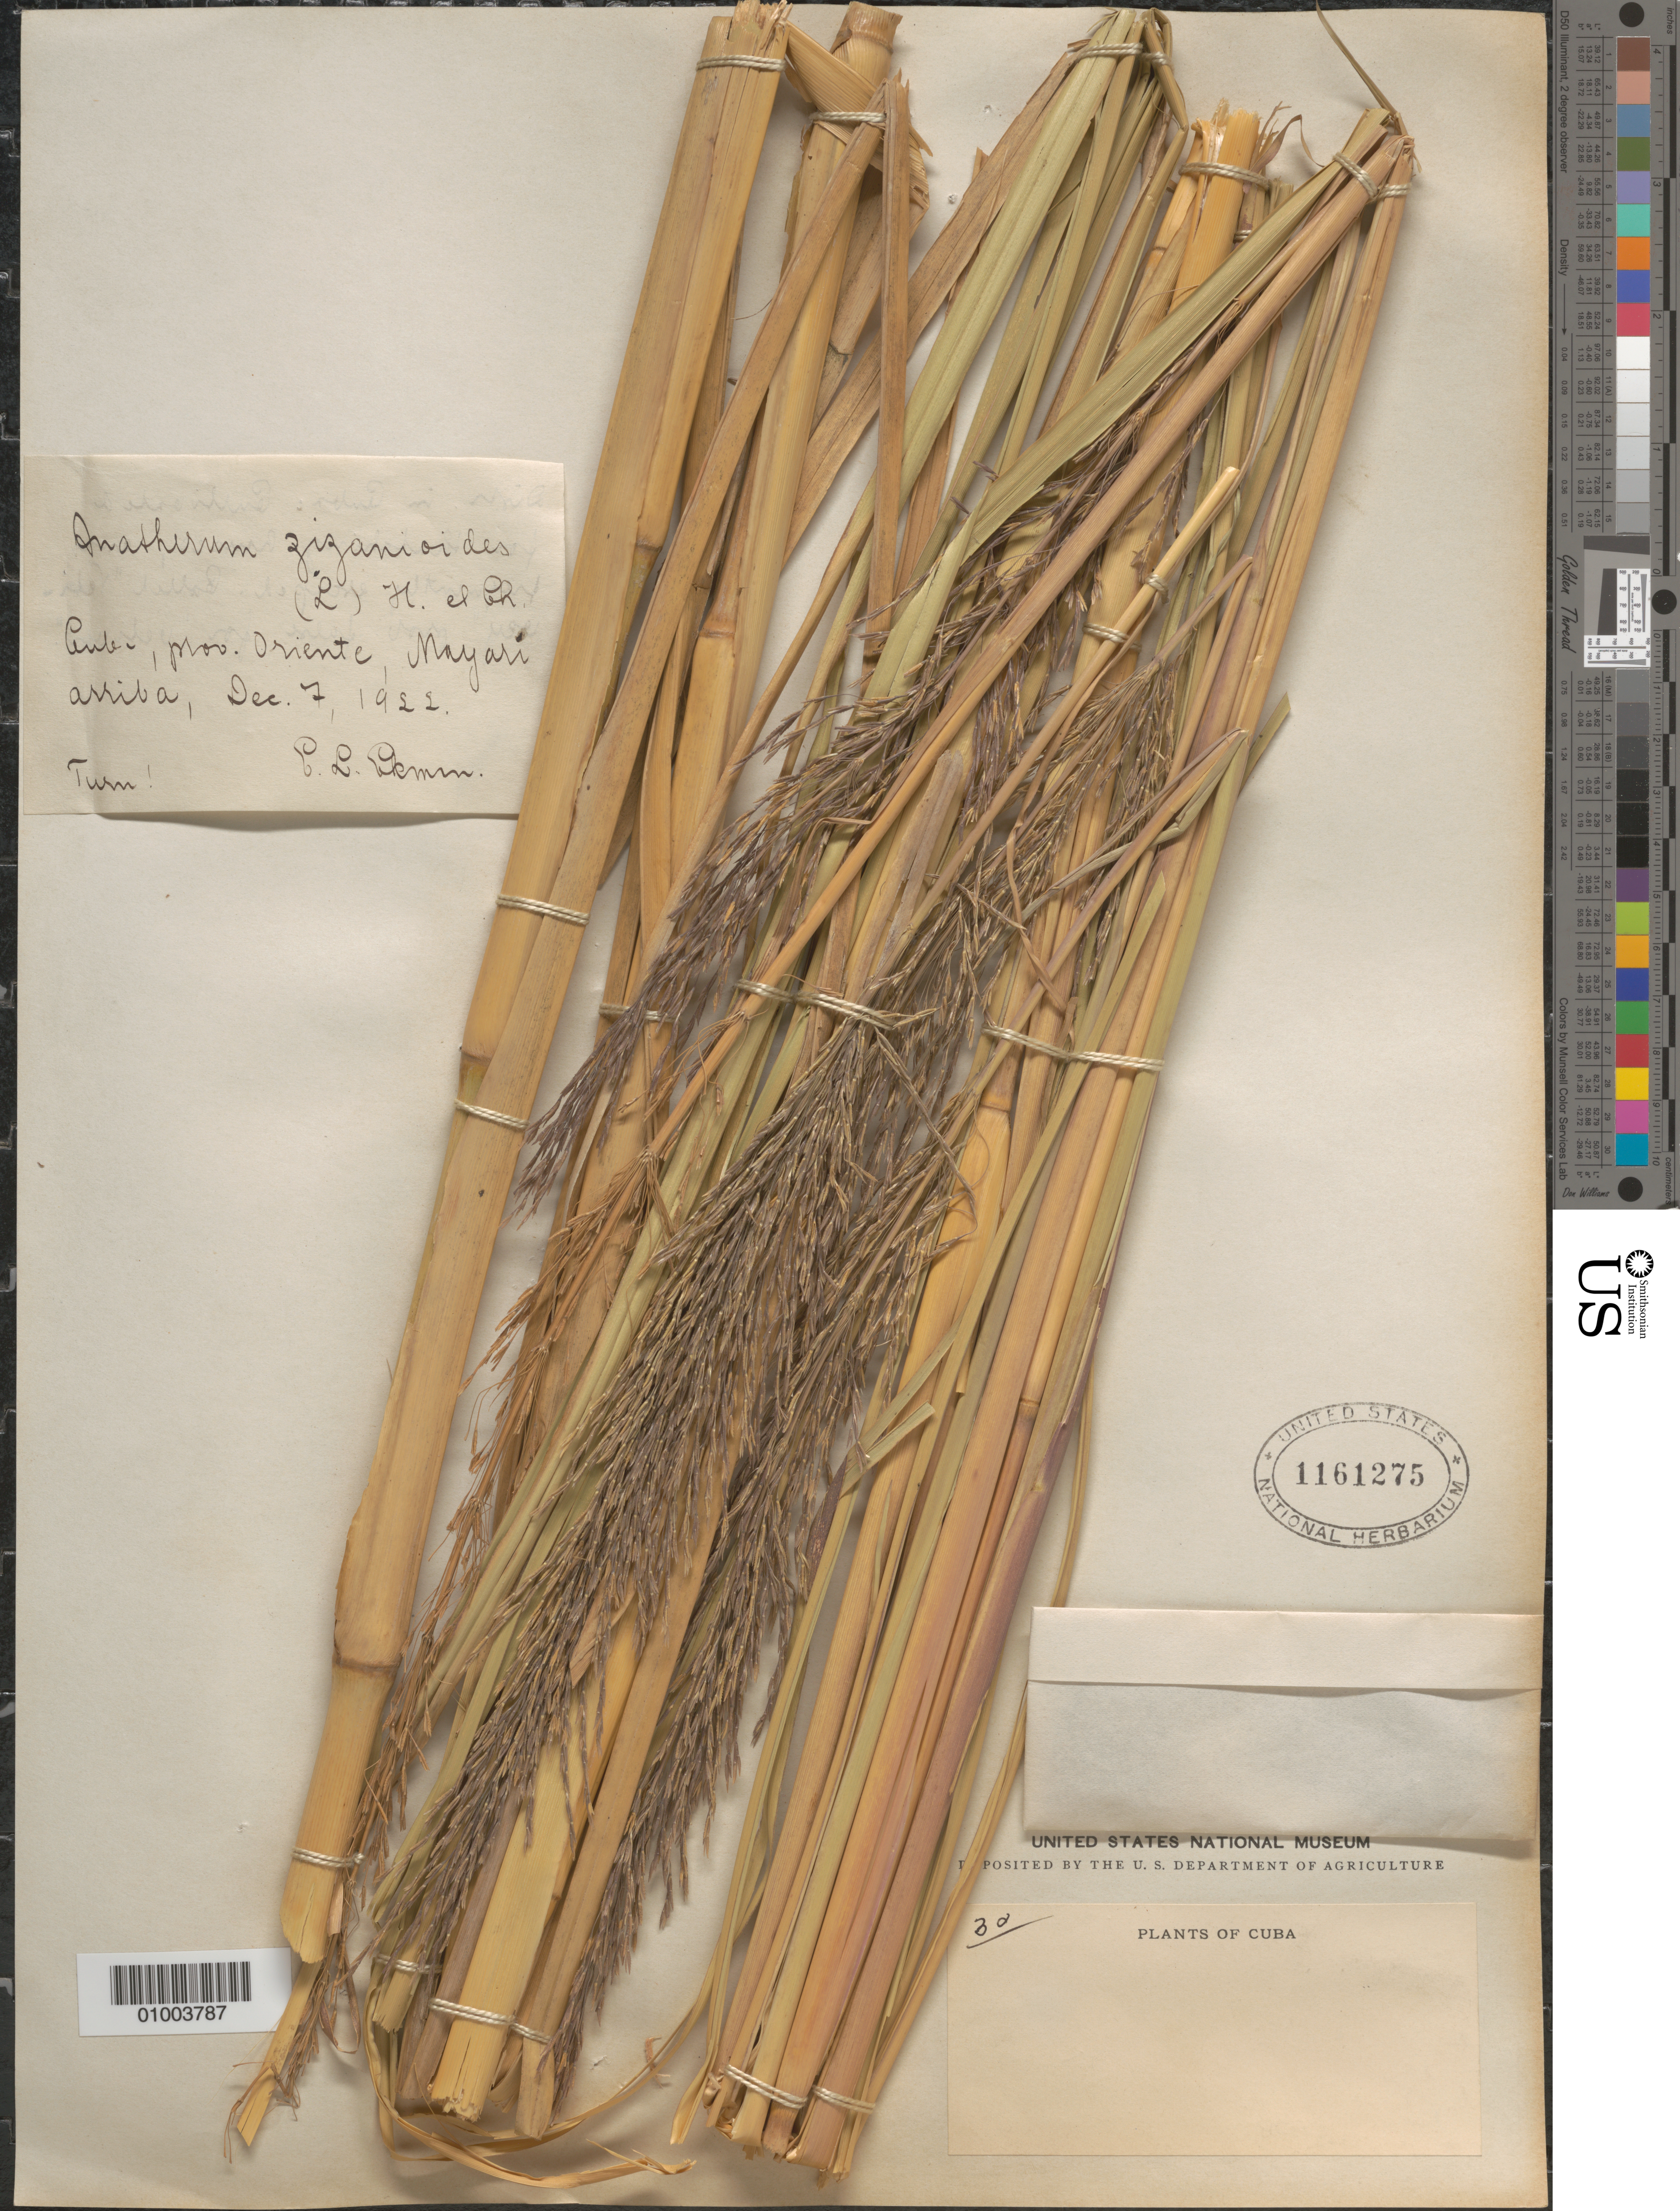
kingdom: Plantae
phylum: Tracheophyta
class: Liliopsida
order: Poales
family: Poaceae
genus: Vetiveria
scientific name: Vetiveria zizanioides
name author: (L.) Nash ex Small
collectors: E. L. Ekman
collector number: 997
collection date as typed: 07 Dec 1922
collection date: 1922-12-07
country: Cuba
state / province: Oriente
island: Cuba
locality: Mayari arriba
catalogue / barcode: US 1161275